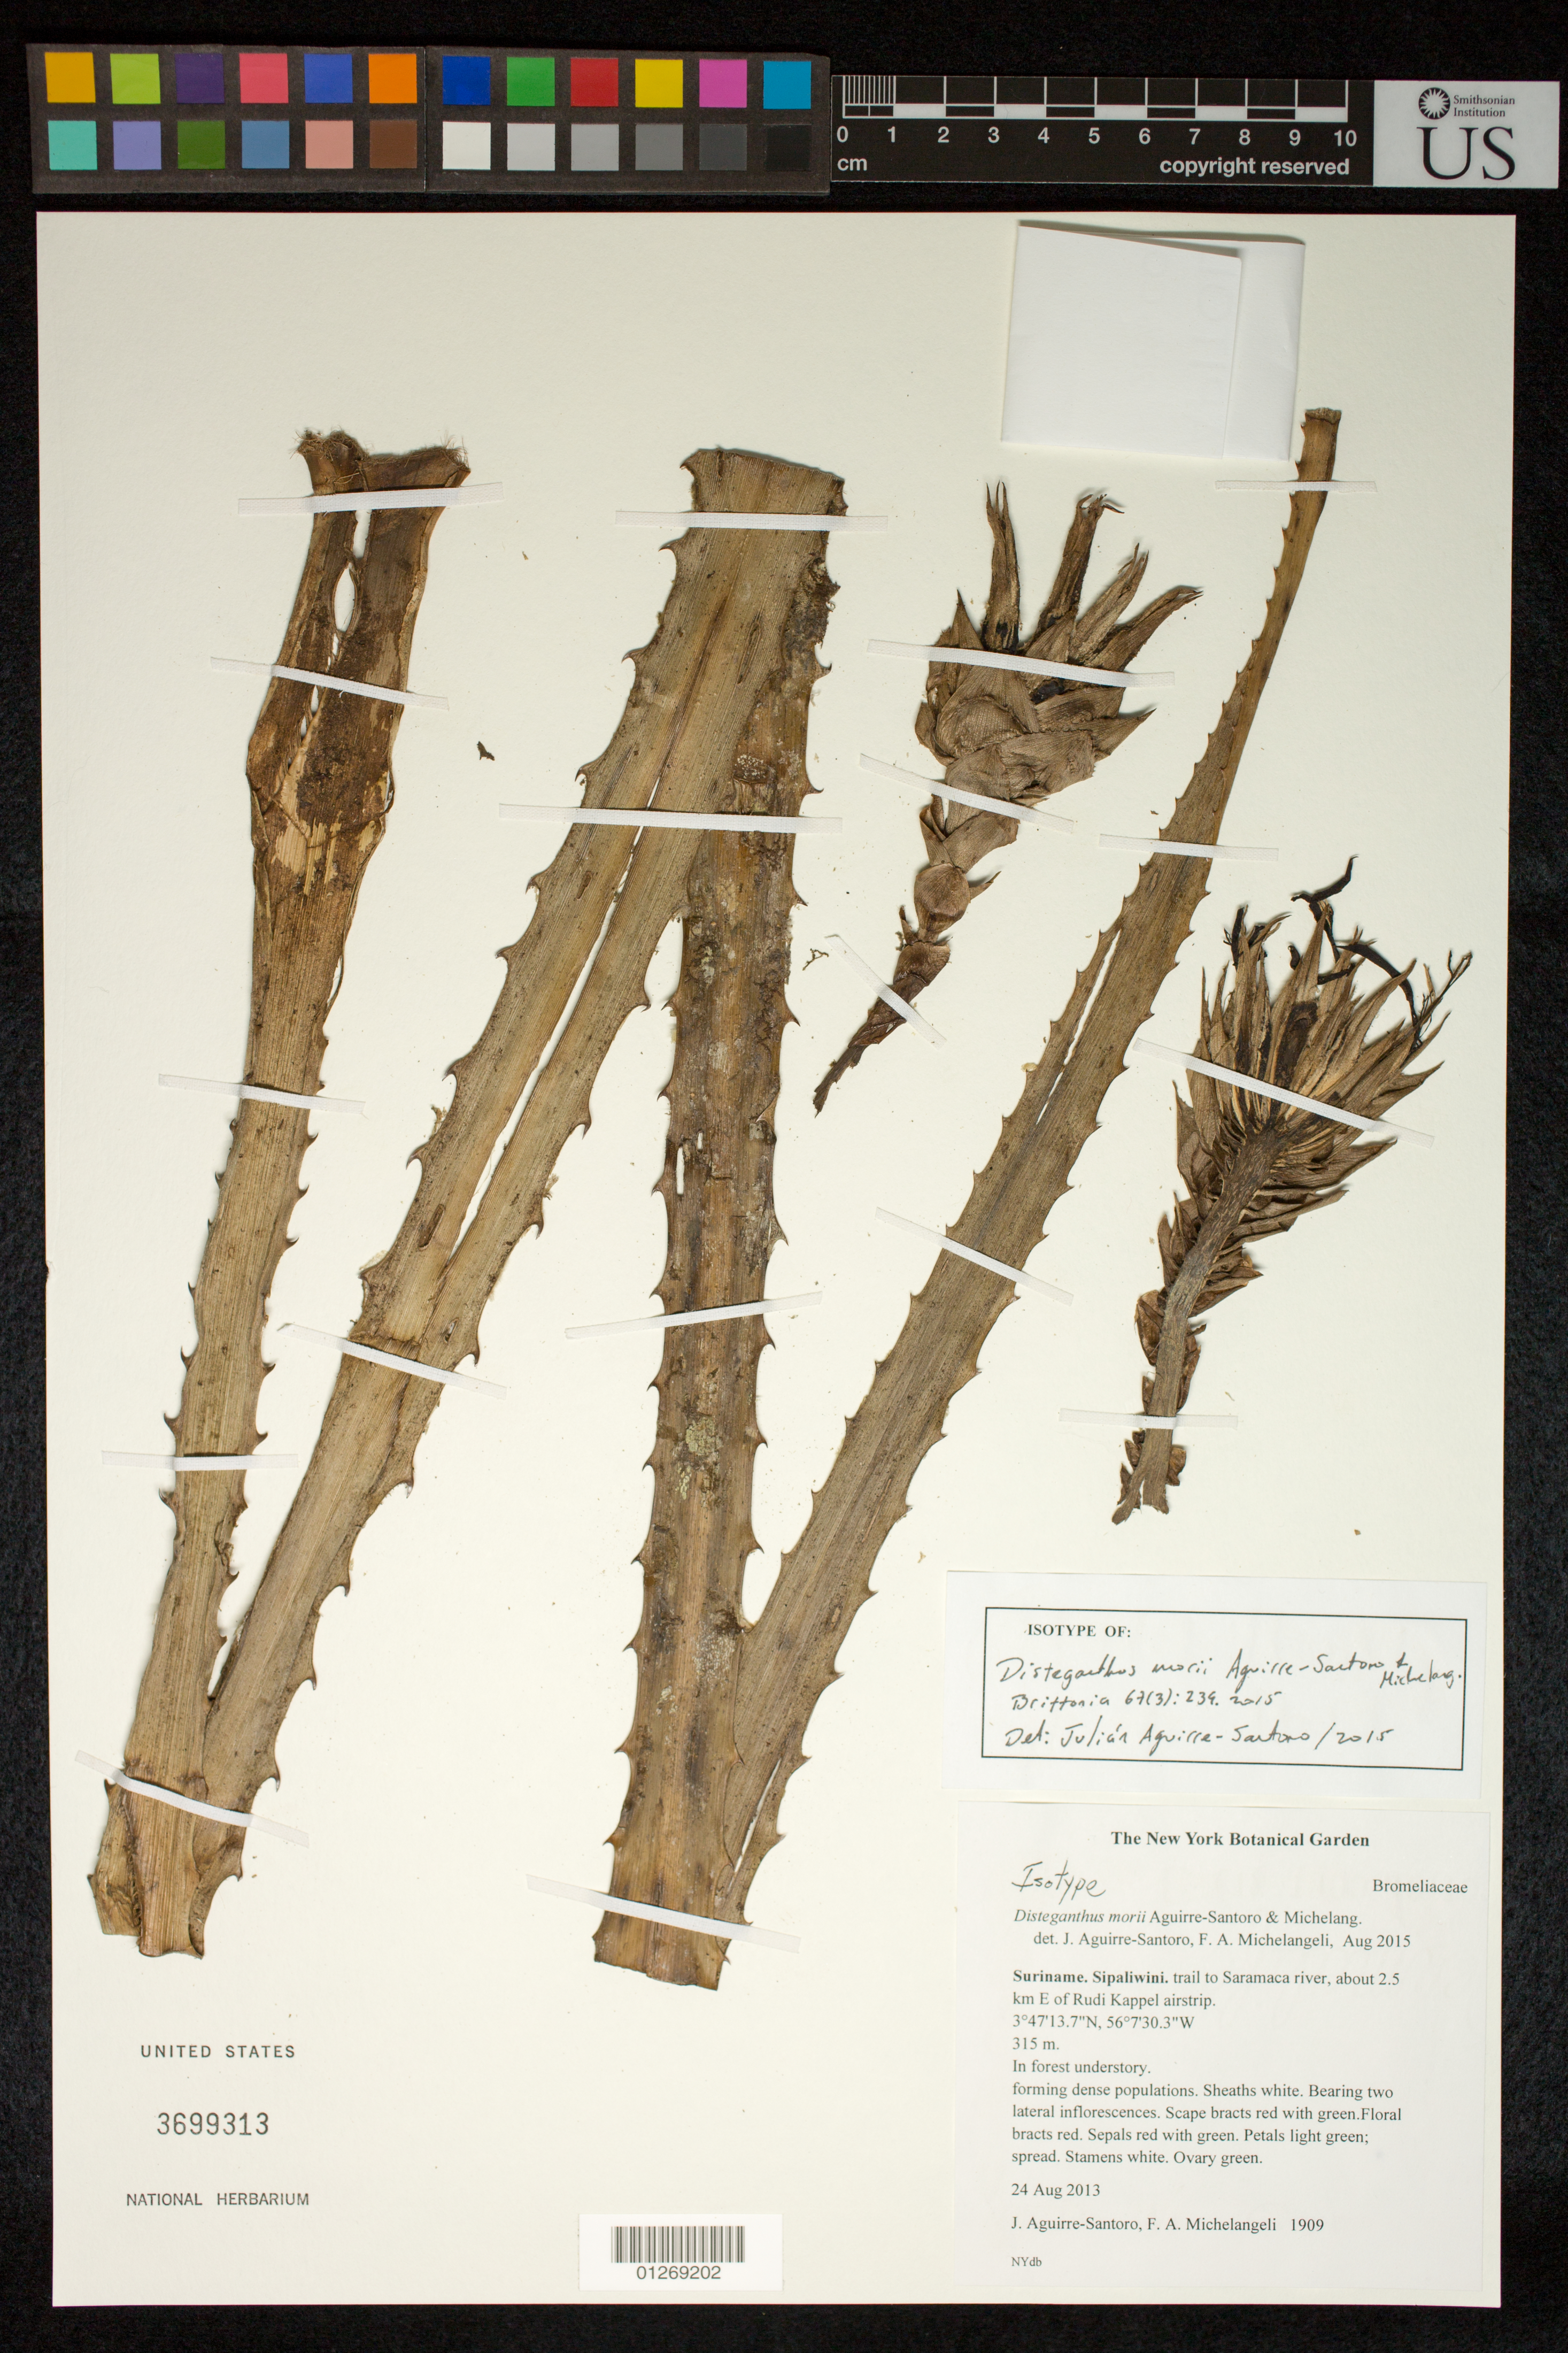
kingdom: Plantae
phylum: Tracheophyta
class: Liliopsida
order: Poales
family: Bromeliaceae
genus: Disteganthus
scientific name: Disteganthus morii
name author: Aguirre-Santoro & Michelang.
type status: Isotype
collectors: J. Aguirre-Santoro & F. A. Michelangeli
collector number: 1909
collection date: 2013-08-24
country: Suriname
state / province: Sipaliwini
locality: Sipaliwini. Trail to Saramaca river, about 2.5 km E of Rudi Kappel airstrip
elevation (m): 315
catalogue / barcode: US 3699313